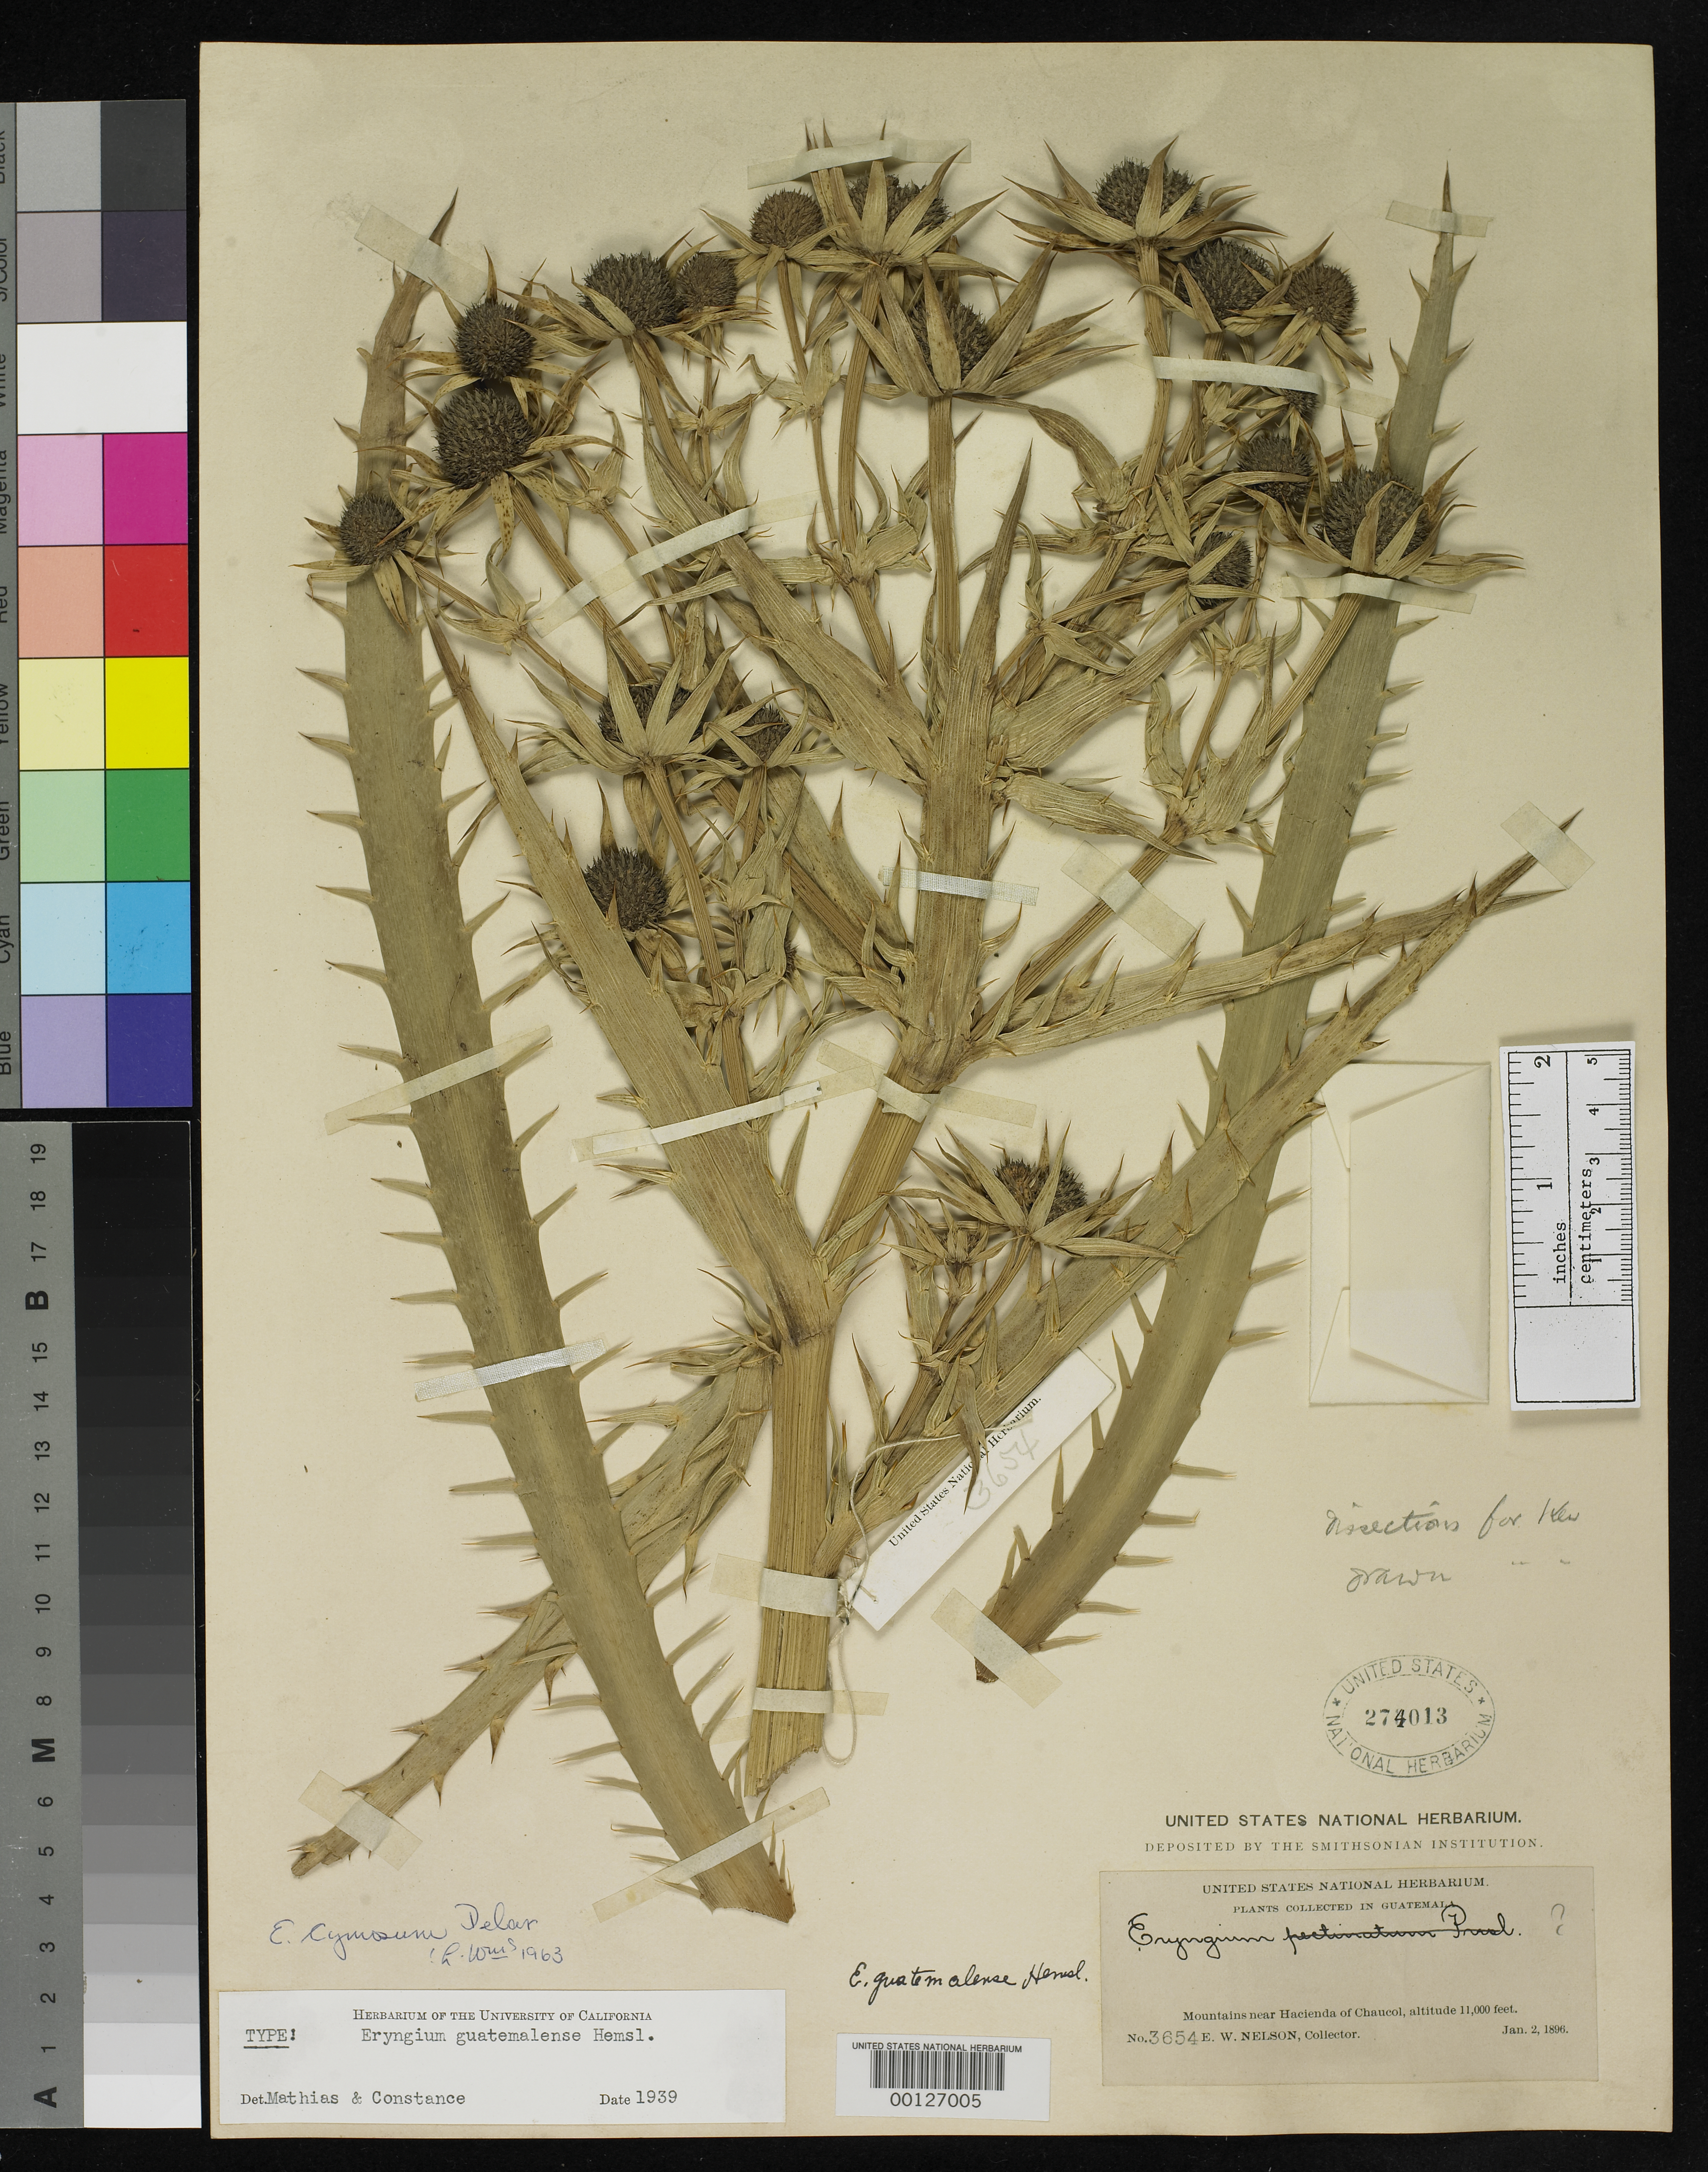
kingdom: Plantae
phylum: Tracheophyta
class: Magnoliopsida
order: Apiales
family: Apiaceae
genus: Eryngium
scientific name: Eryngium guatemalense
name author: Hemsl. in Hook. f.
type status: Isosyntype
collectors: E. W. Nelson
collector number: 3654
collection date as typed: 02 Jan 1896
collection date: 1896-01-02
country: Guatemala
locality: Mountains near Hacienda Lachancol.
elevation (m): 3353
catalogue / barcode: US 274013